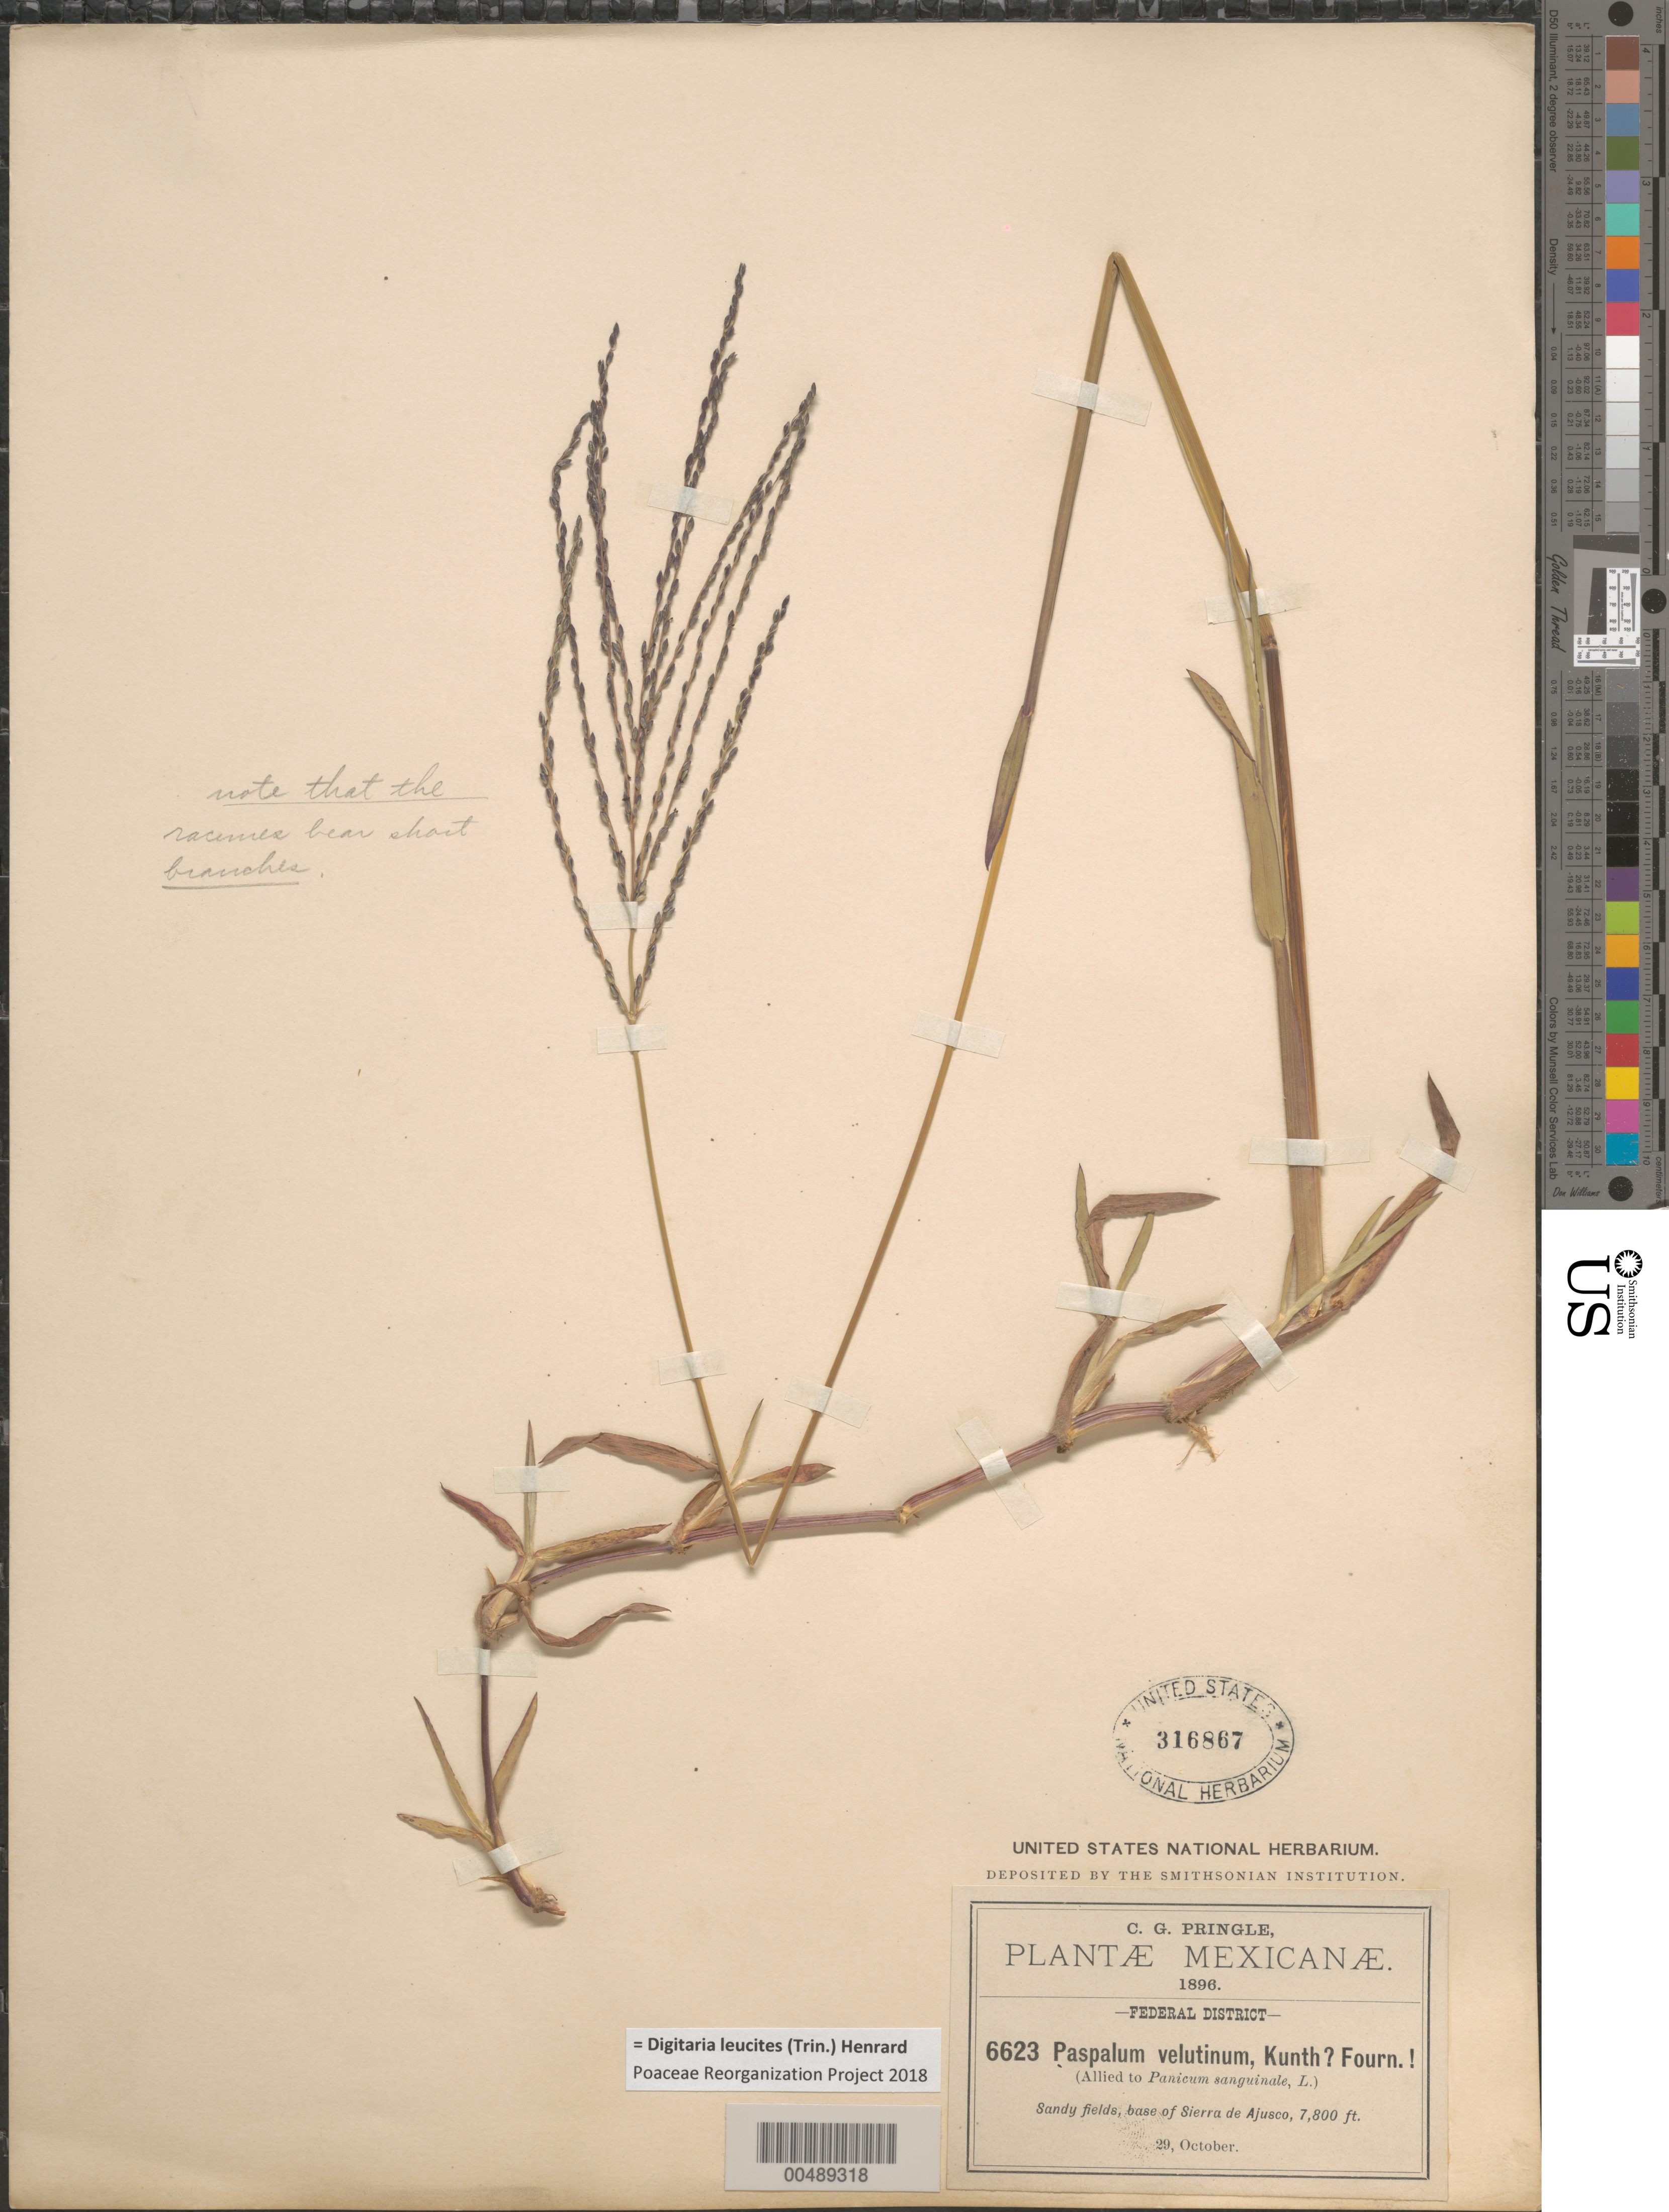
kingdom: Plantae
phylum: Tracheophyta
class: Liliopsida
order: Poales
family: Poaceae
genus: Digitaria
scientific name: Digitaria leucites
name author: (Trin.) Henr.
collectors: C. G. Pringle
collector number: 6623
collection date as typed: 29 Oct 1896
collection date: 1896-10-29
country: Mexico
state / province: Distrito Federal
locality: Base of Sierra de Ajusco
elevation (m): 2377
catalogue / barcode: US 316867